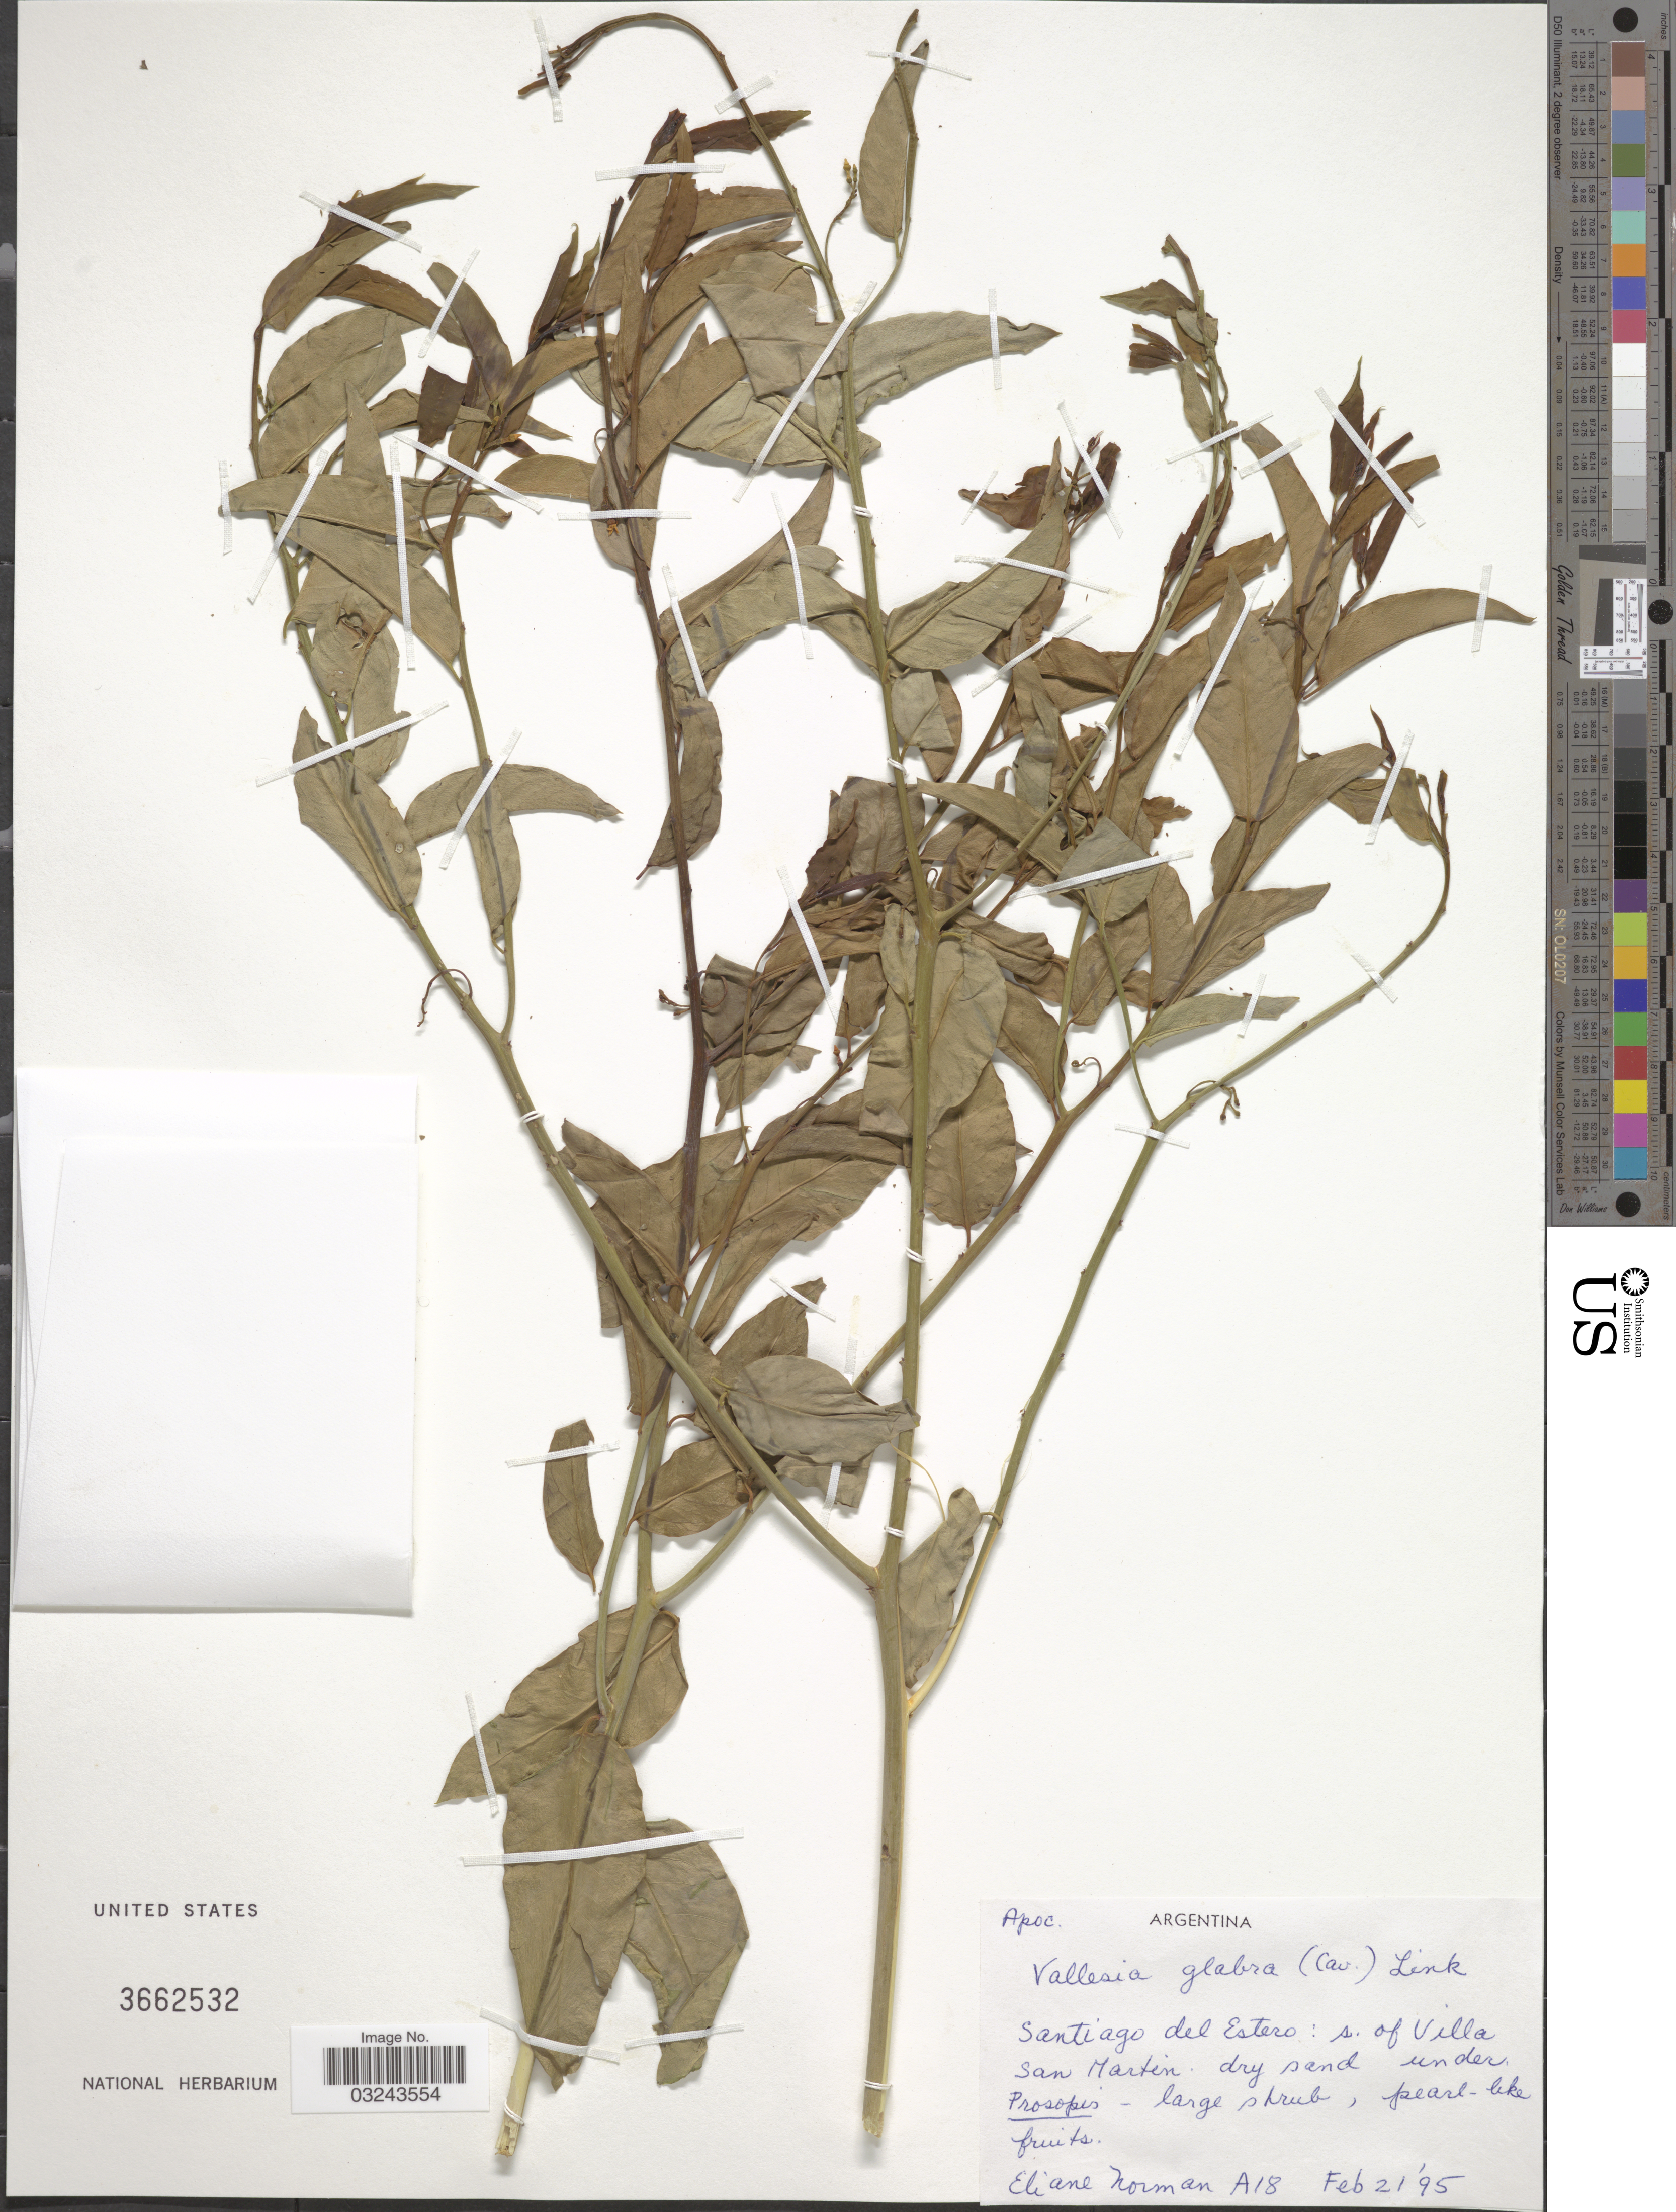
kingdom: Plantae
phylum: Tracheophyta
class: Magnoliopsida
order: Gentianales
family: Apocynaceae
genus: Vallesia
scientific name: Vallesia glabra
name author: (Cav.) Link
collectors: E. Norman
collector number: A18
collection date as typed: Transcribed d/m/y: 21/2/95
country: Argentina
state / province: Santiago del Estero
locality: S. of Villa San Martin.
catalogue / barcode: US 3662532